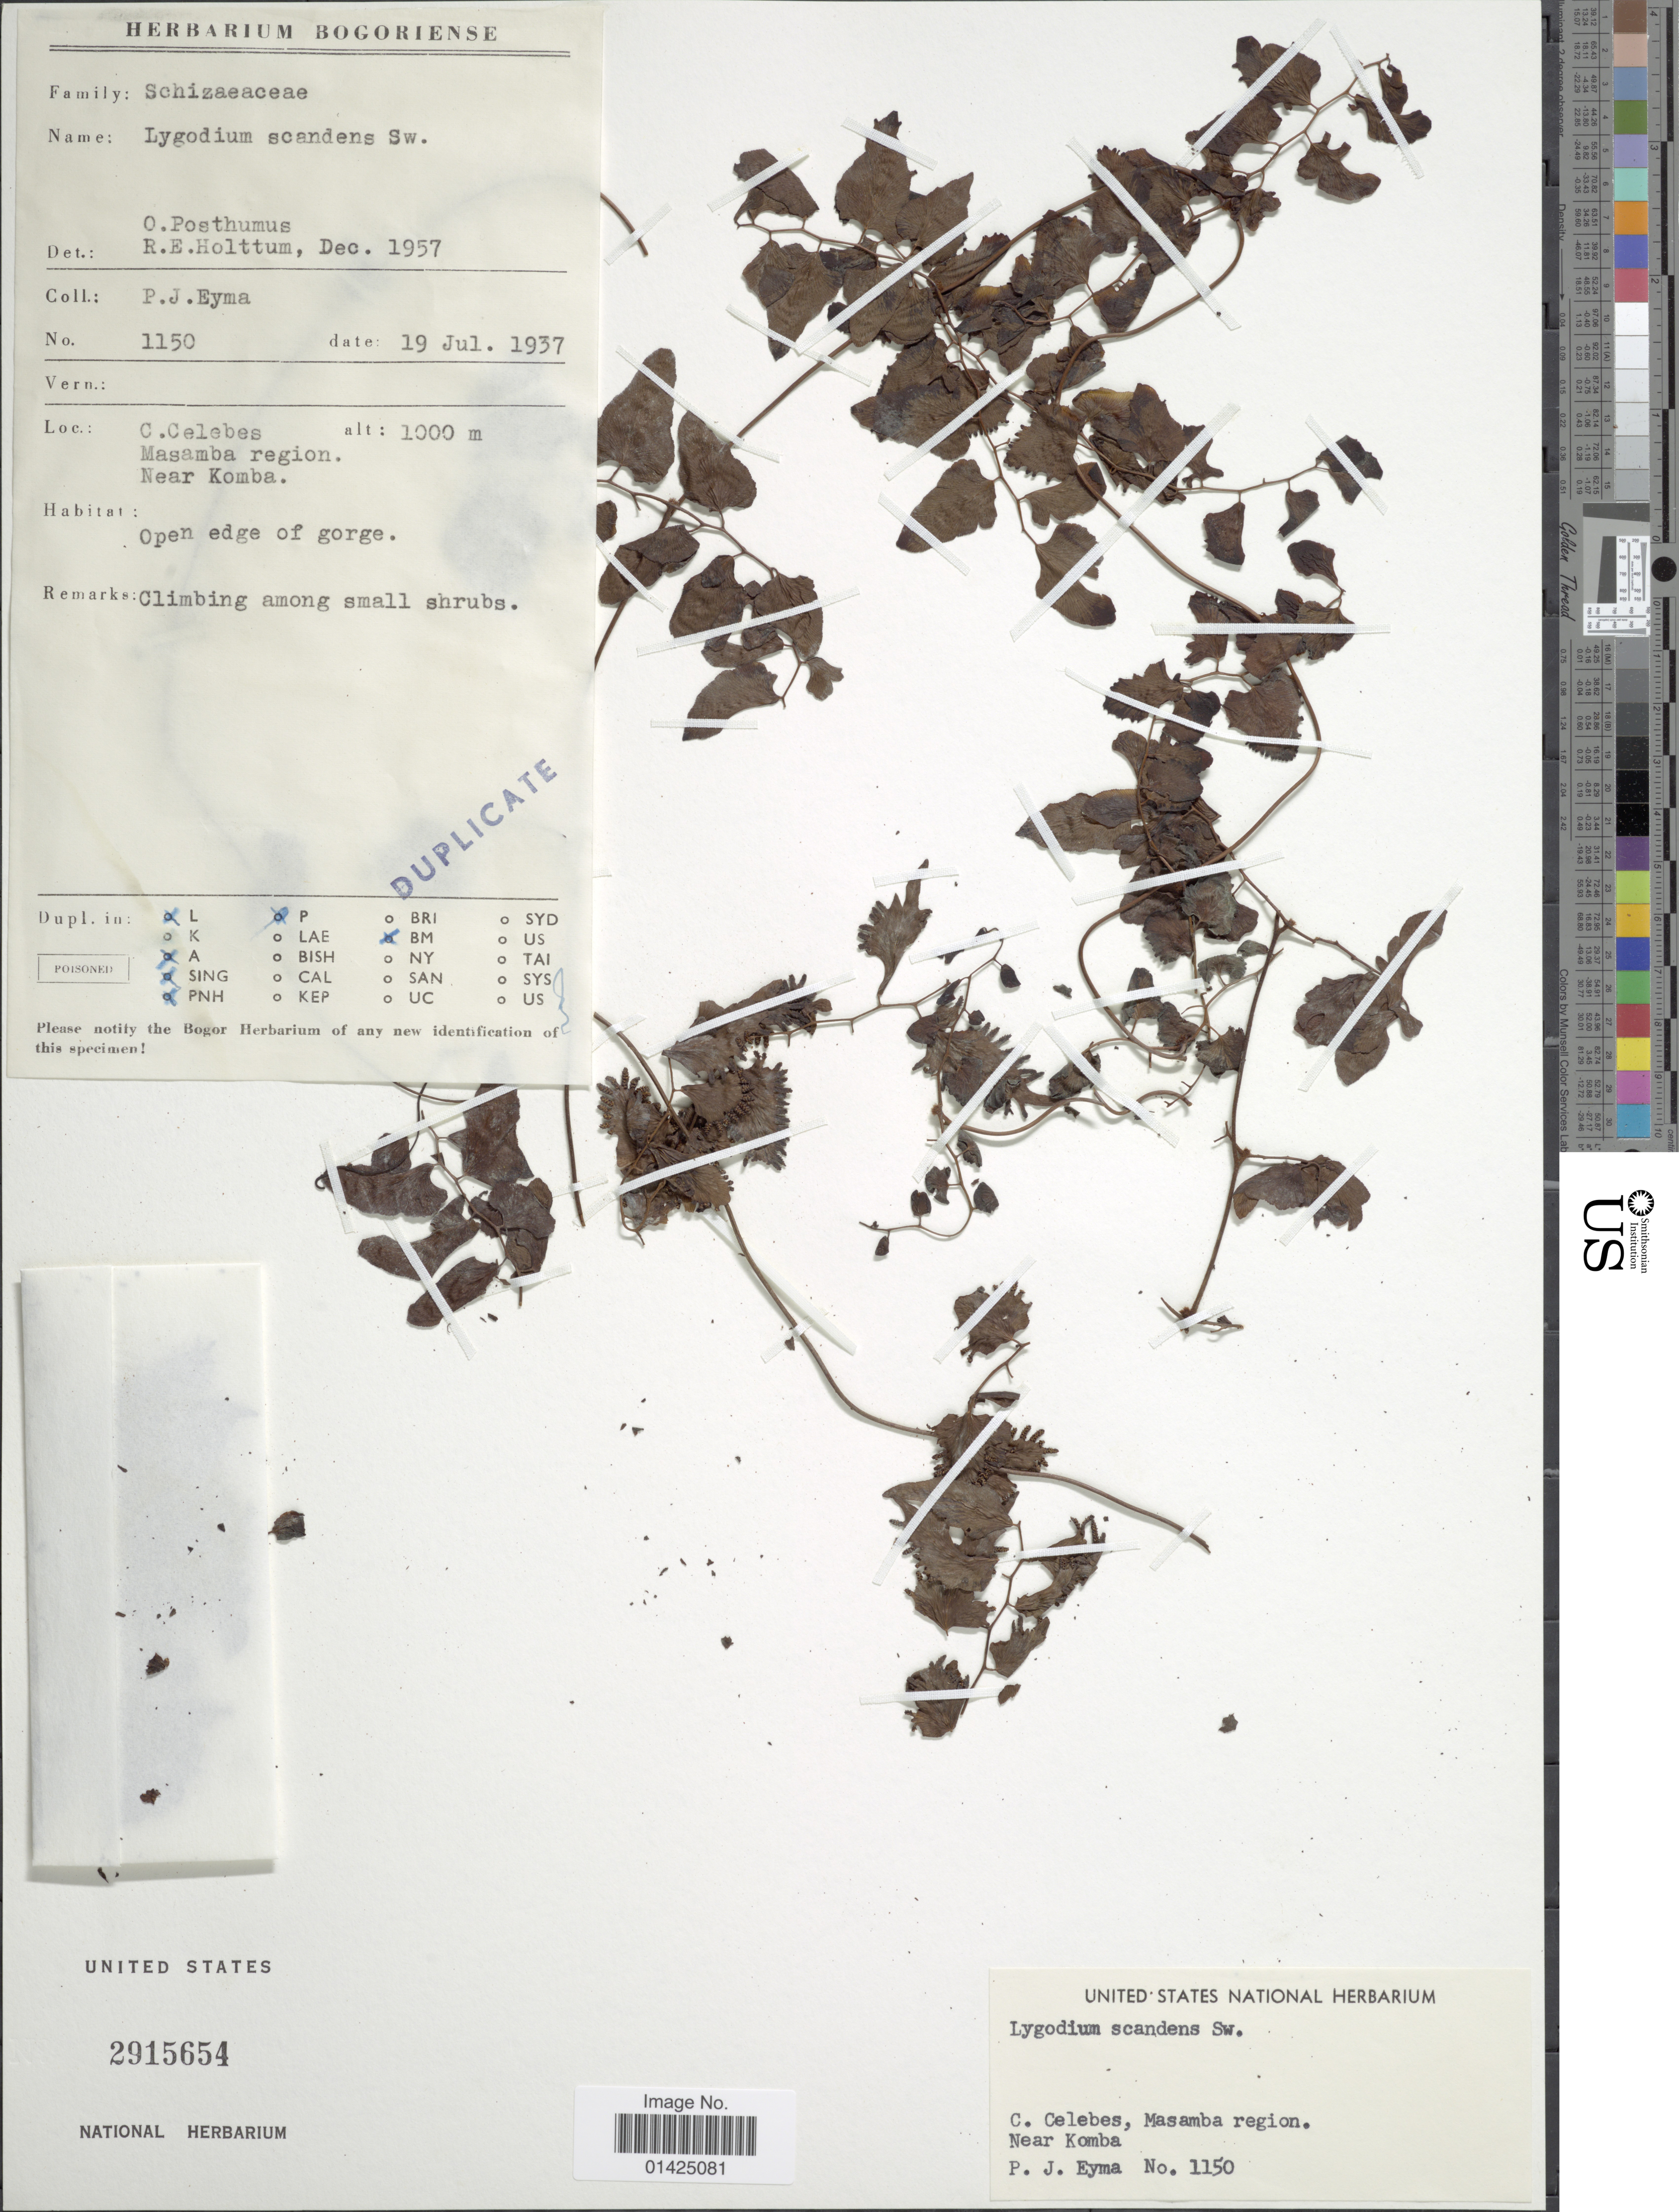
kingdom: Plantae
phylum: Tracheophyta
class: Polypodiopsida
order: Schizaeales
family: Lygodiaceae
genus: Lygodium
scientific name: Lygodium microphyllum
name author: (Cav.) R. Br.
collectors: P. J. Eyma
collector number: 1150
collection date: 1937-07-19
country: Indonesia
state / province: Sulawesi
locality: C. Celebes, Masamba region, Near Komba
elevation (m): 1000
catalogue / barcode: US 2915654